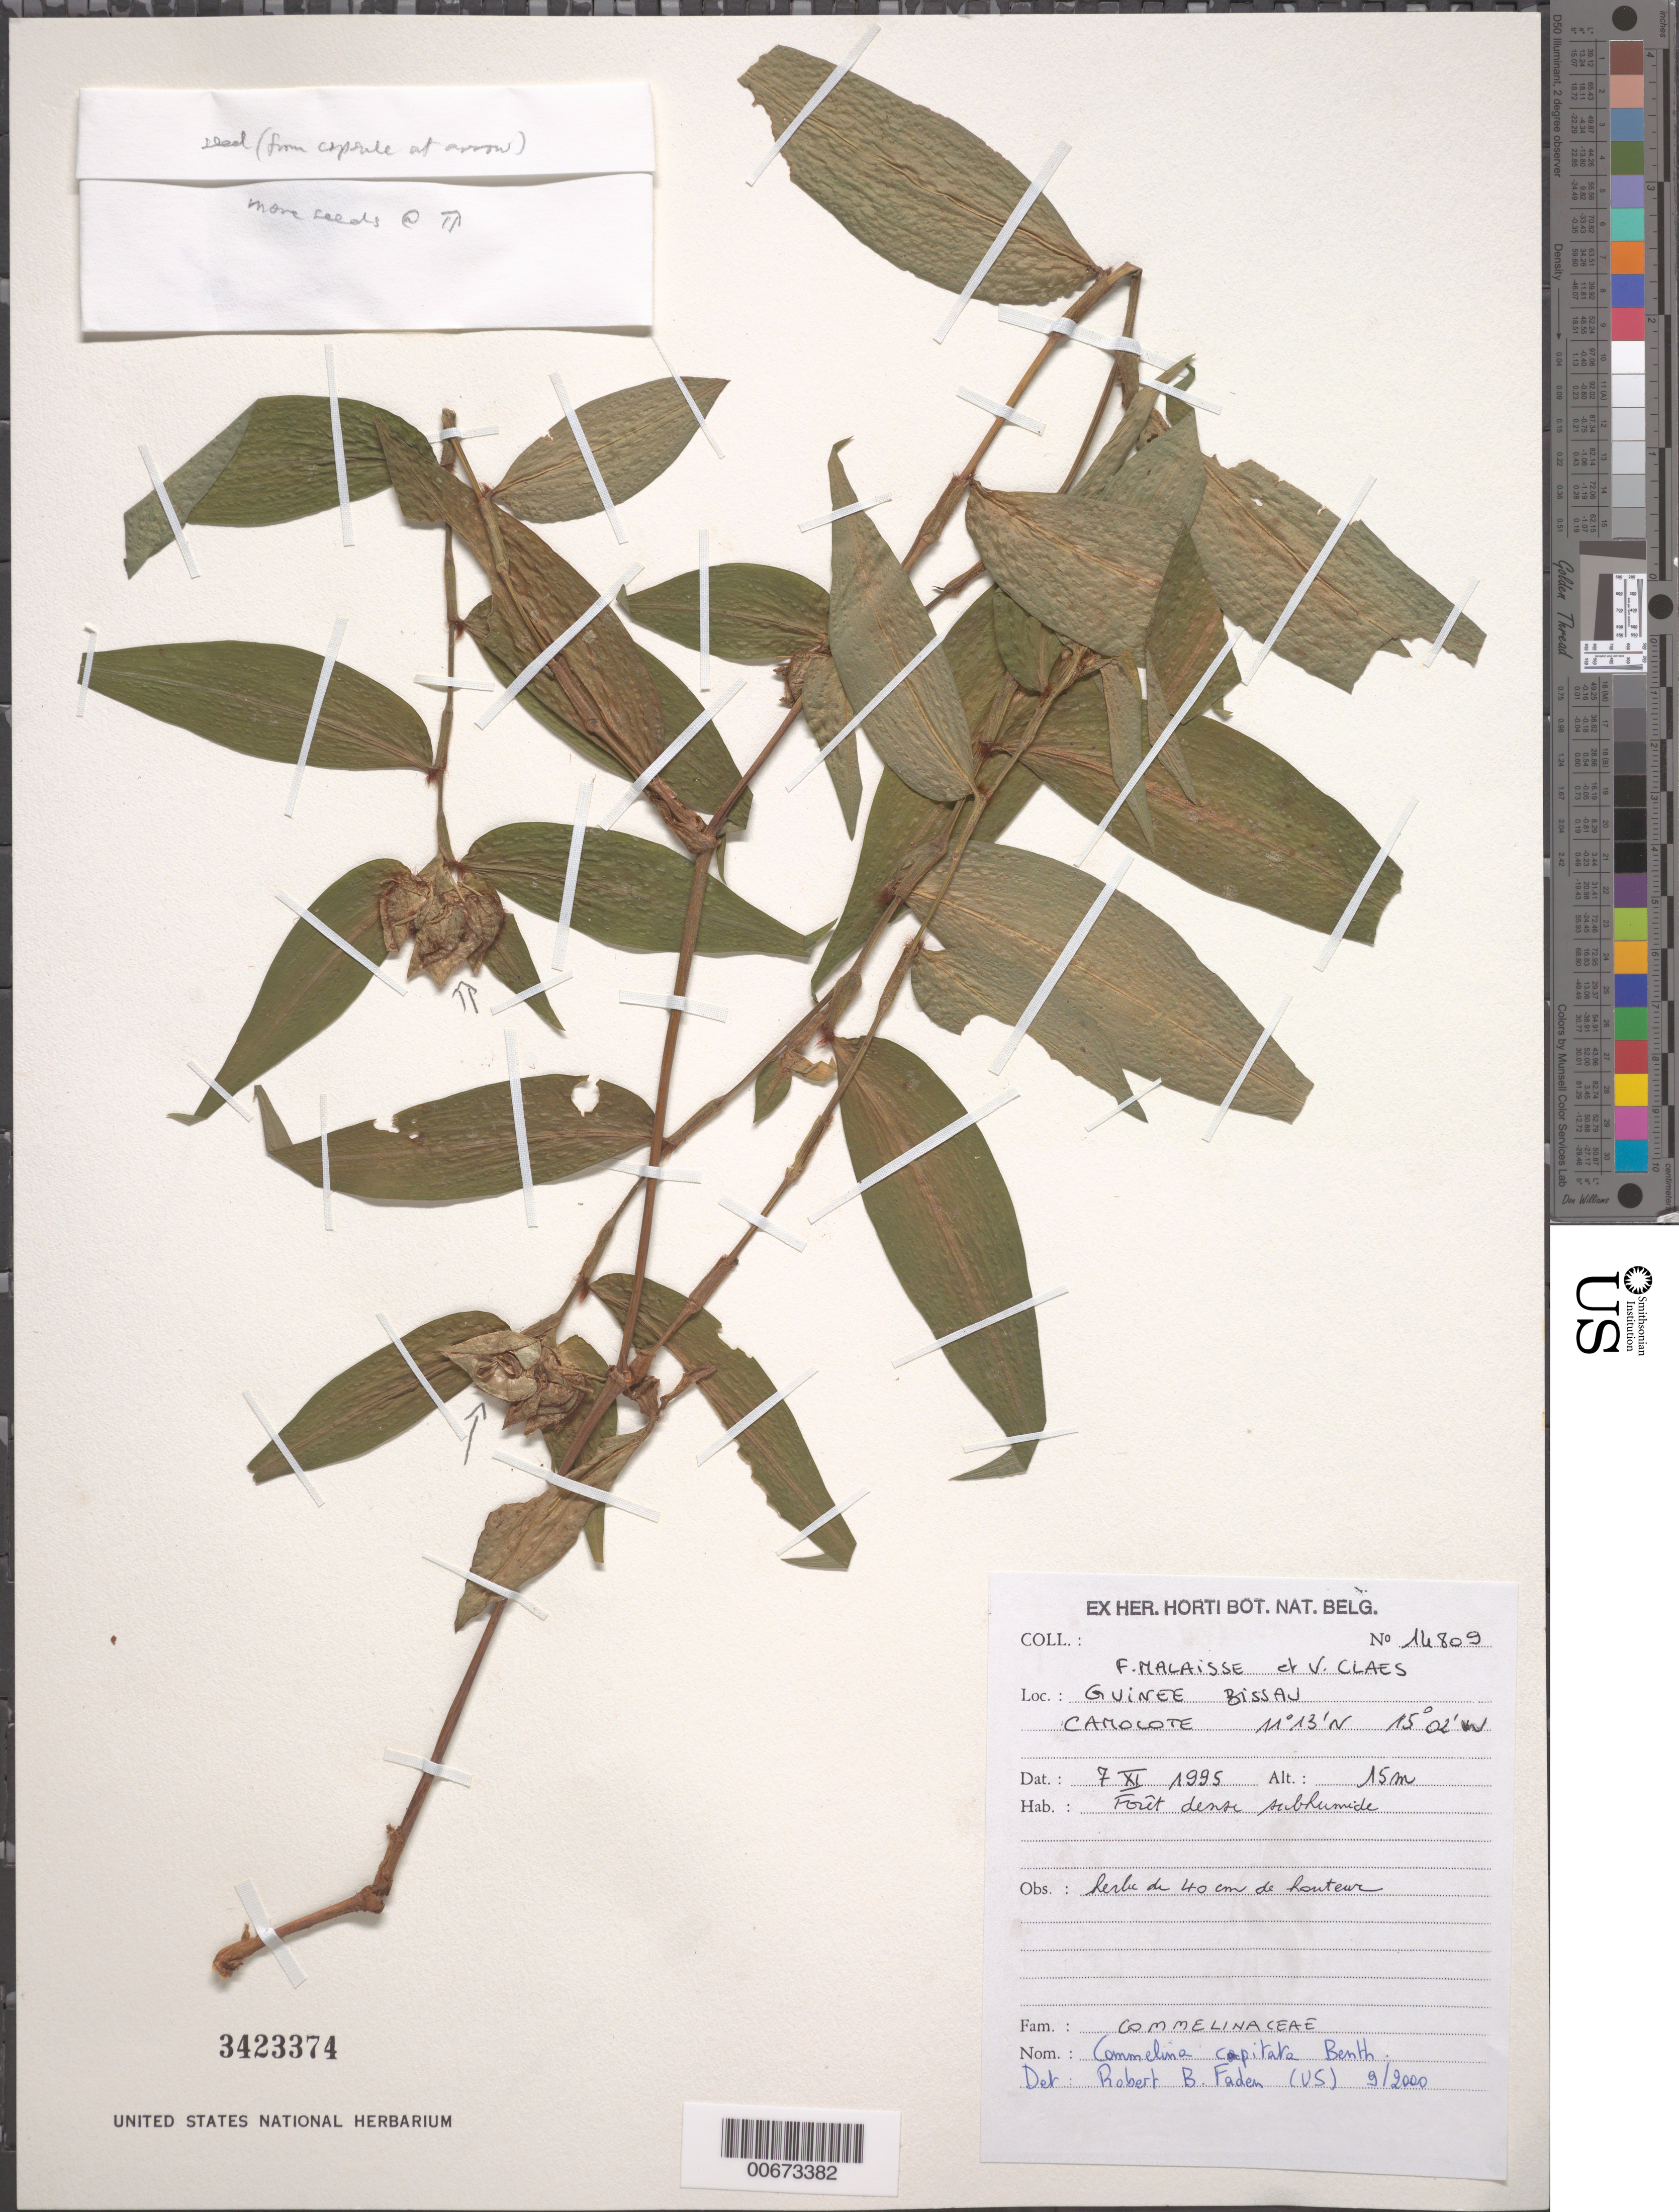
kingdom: Plantae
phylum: Tracheophyta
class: Liliopsida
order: Commelinales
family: Commelinaceae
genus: Commelina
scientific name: Commelina capitata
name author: Benth.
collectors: F. Malaisee & V. Claes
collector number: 16809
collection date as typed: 07 Nov 1995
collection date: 1995-11-07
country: Guinea-Bissau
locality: Camolote.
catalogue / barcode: US 3423374